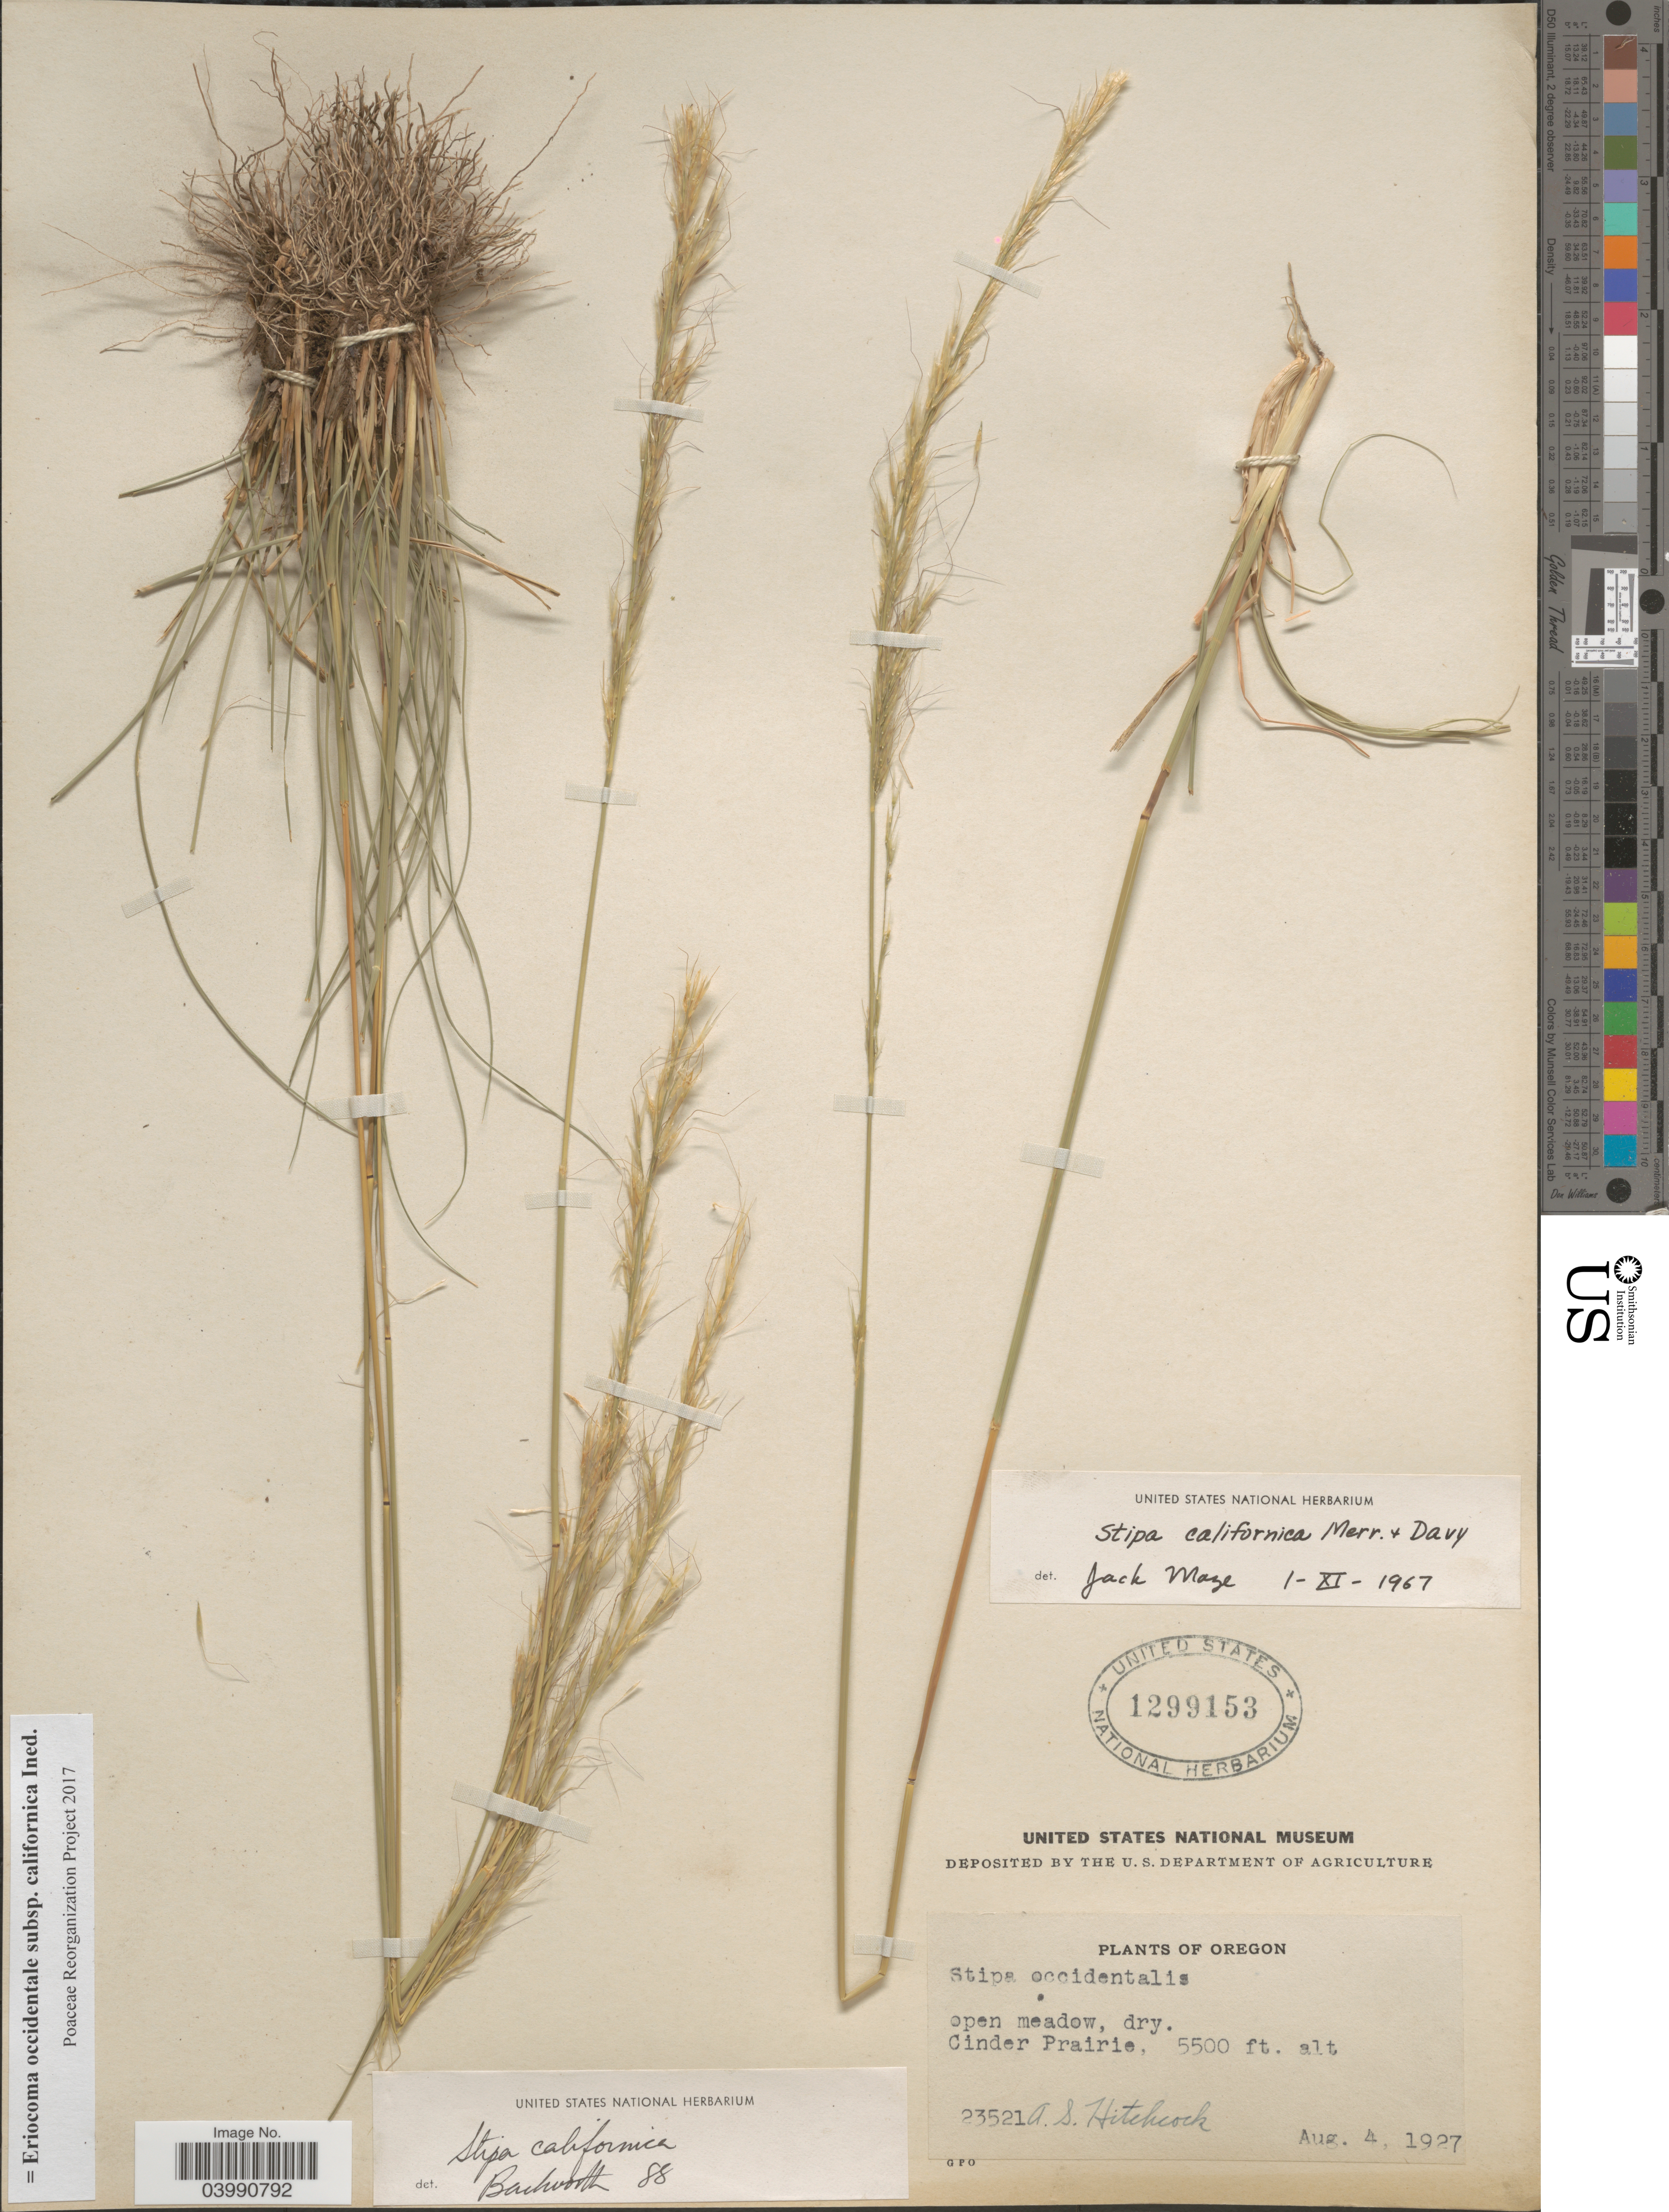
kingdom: Plantae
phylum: Tracheophyta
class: Liliopsida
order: Poales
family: Poaceae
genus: Eriocoma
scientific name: Eriocoma occidentalis subsp. californica ined.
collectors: A. S. Hitchcock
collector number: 23521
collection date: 1927-08-04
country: United States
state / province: Oregon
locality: Cinder Prairie.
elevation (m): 1676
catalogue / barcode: US 1299153